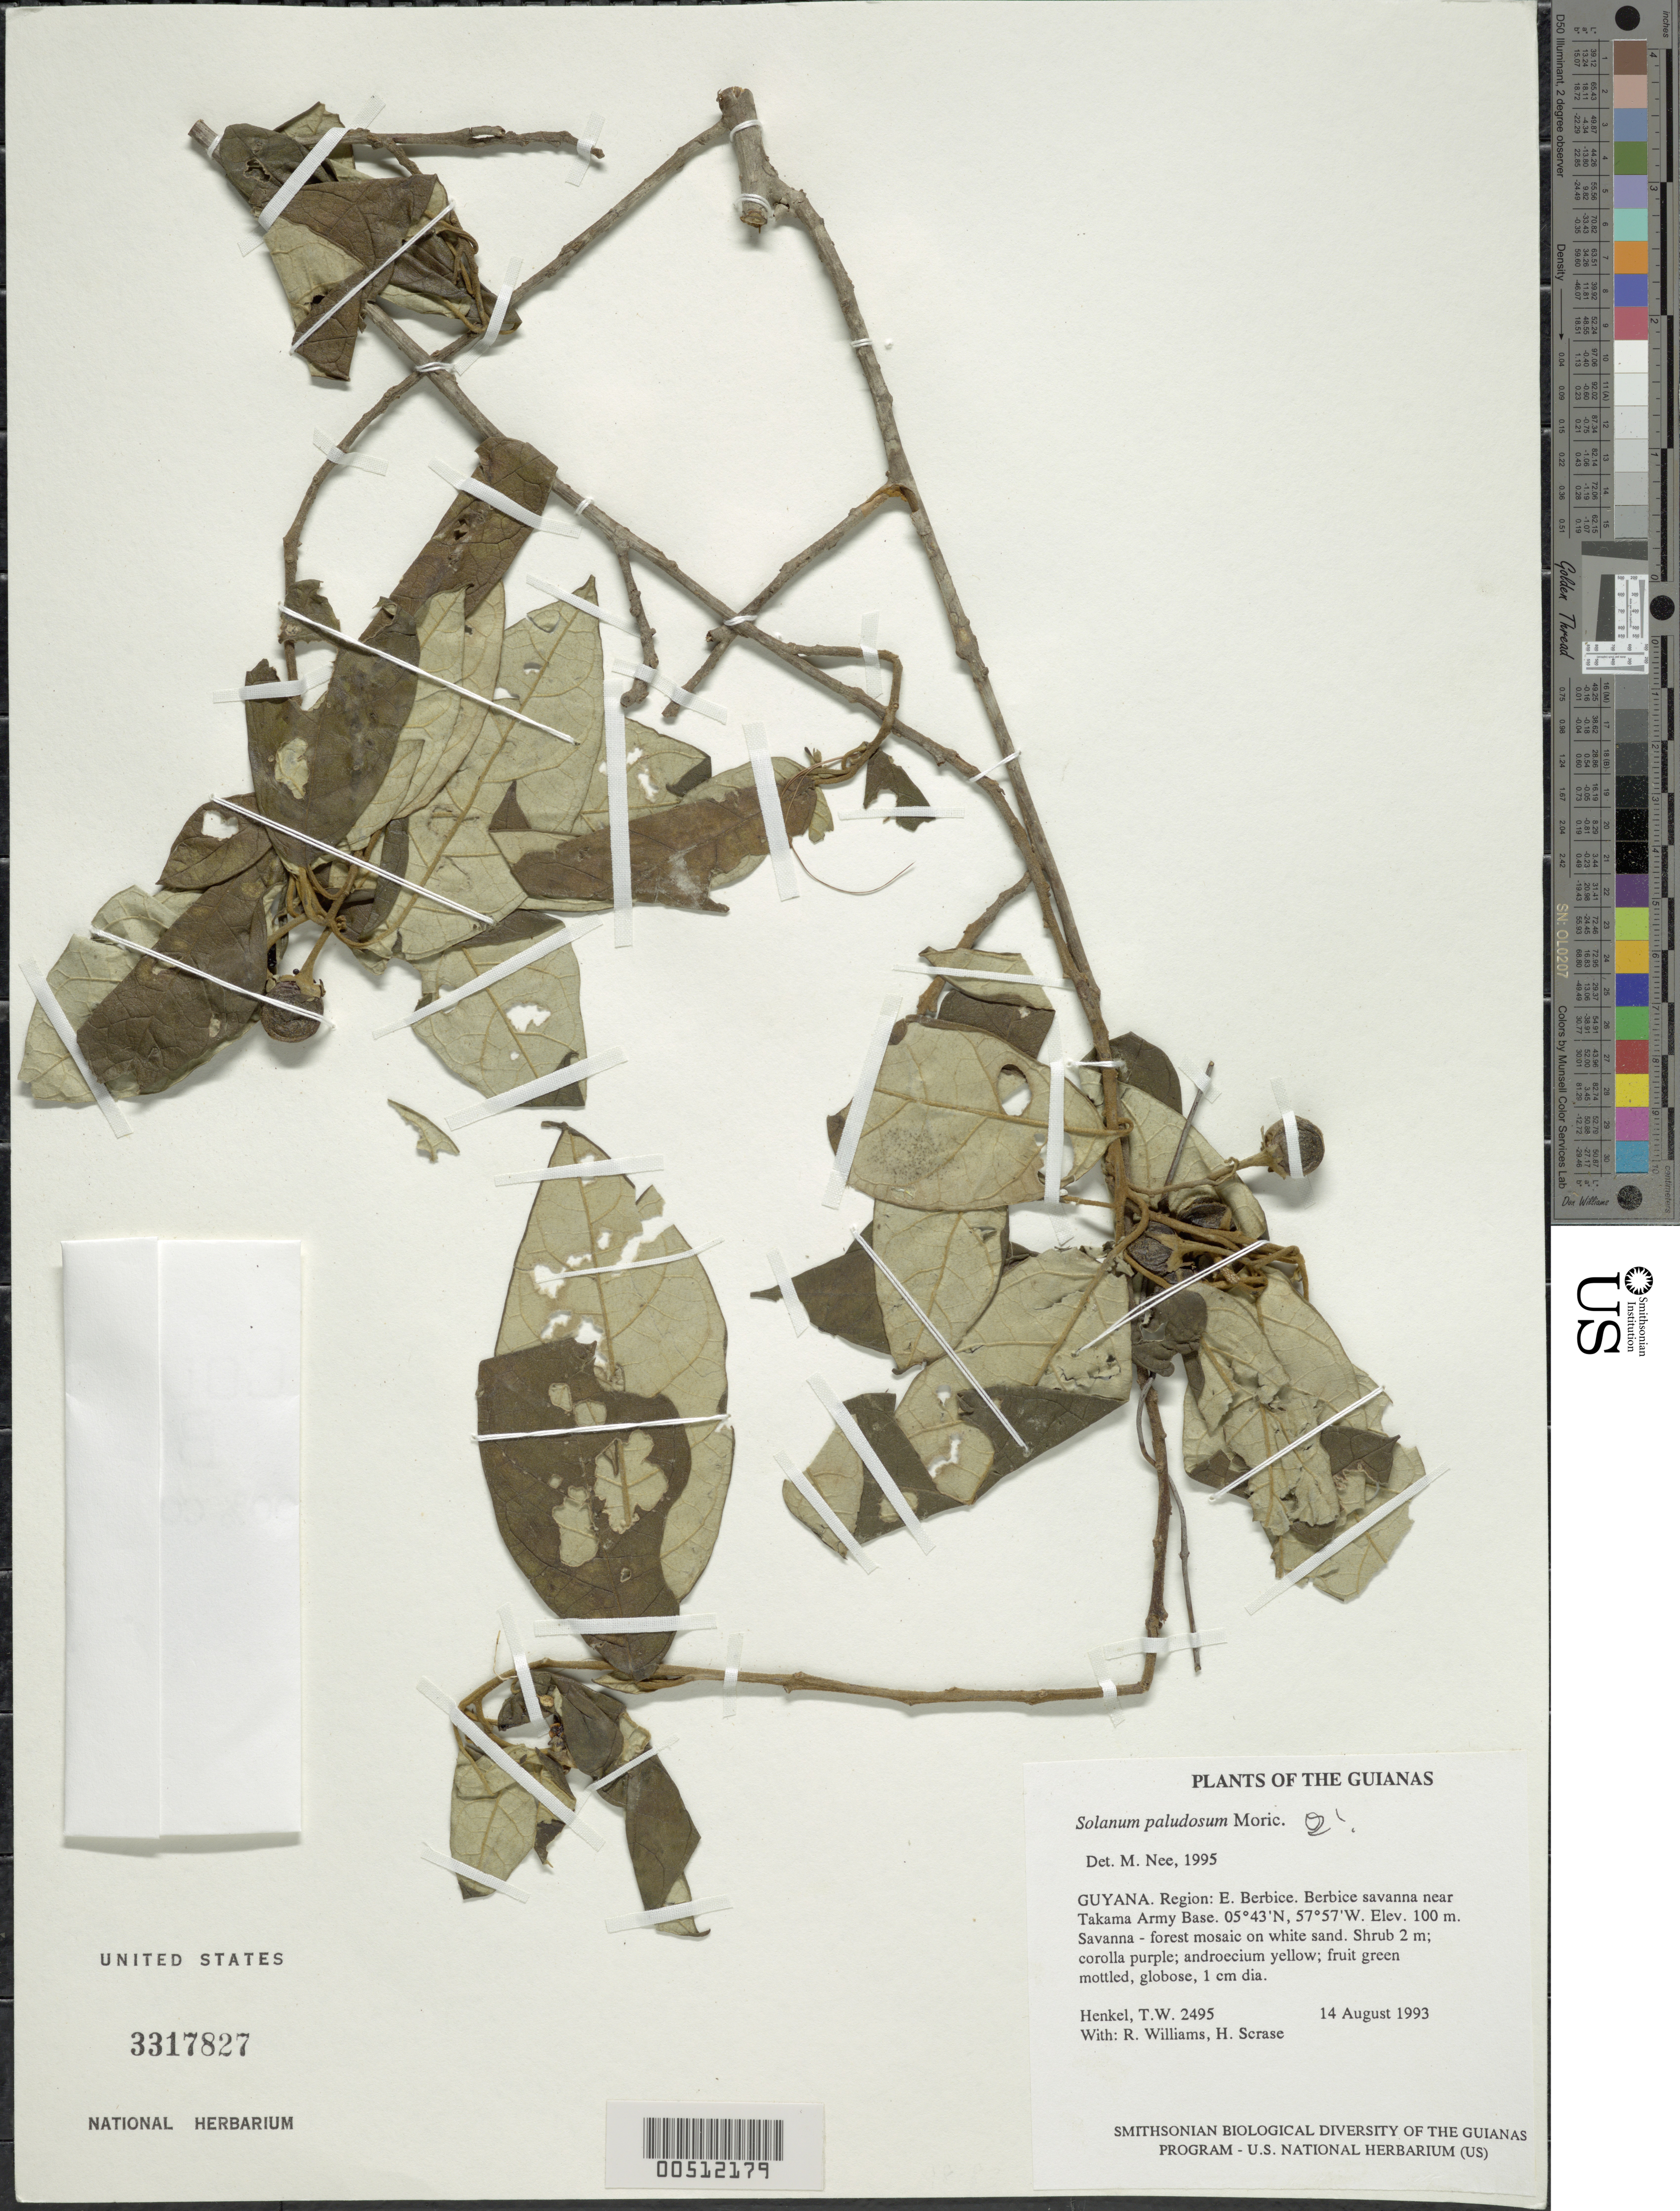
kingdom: Plantae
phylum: Tracheophyta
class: Magnoliopsida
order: Solanales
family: Solanaceae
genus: Solanum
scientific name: Solanum paludosum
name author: Moric.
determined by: Nee, Michael H.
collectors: T. Henkel, R. Williams & H. Scrase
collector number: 2495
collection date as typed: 8 Aug 1993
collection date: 1993-08-08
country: Guyana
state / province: U. Demerara-Berbice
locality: Berbice savanna near Takama Army Base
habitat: Savanna - forest mosaic on white sand.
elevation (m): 100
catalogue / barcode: US 3317827